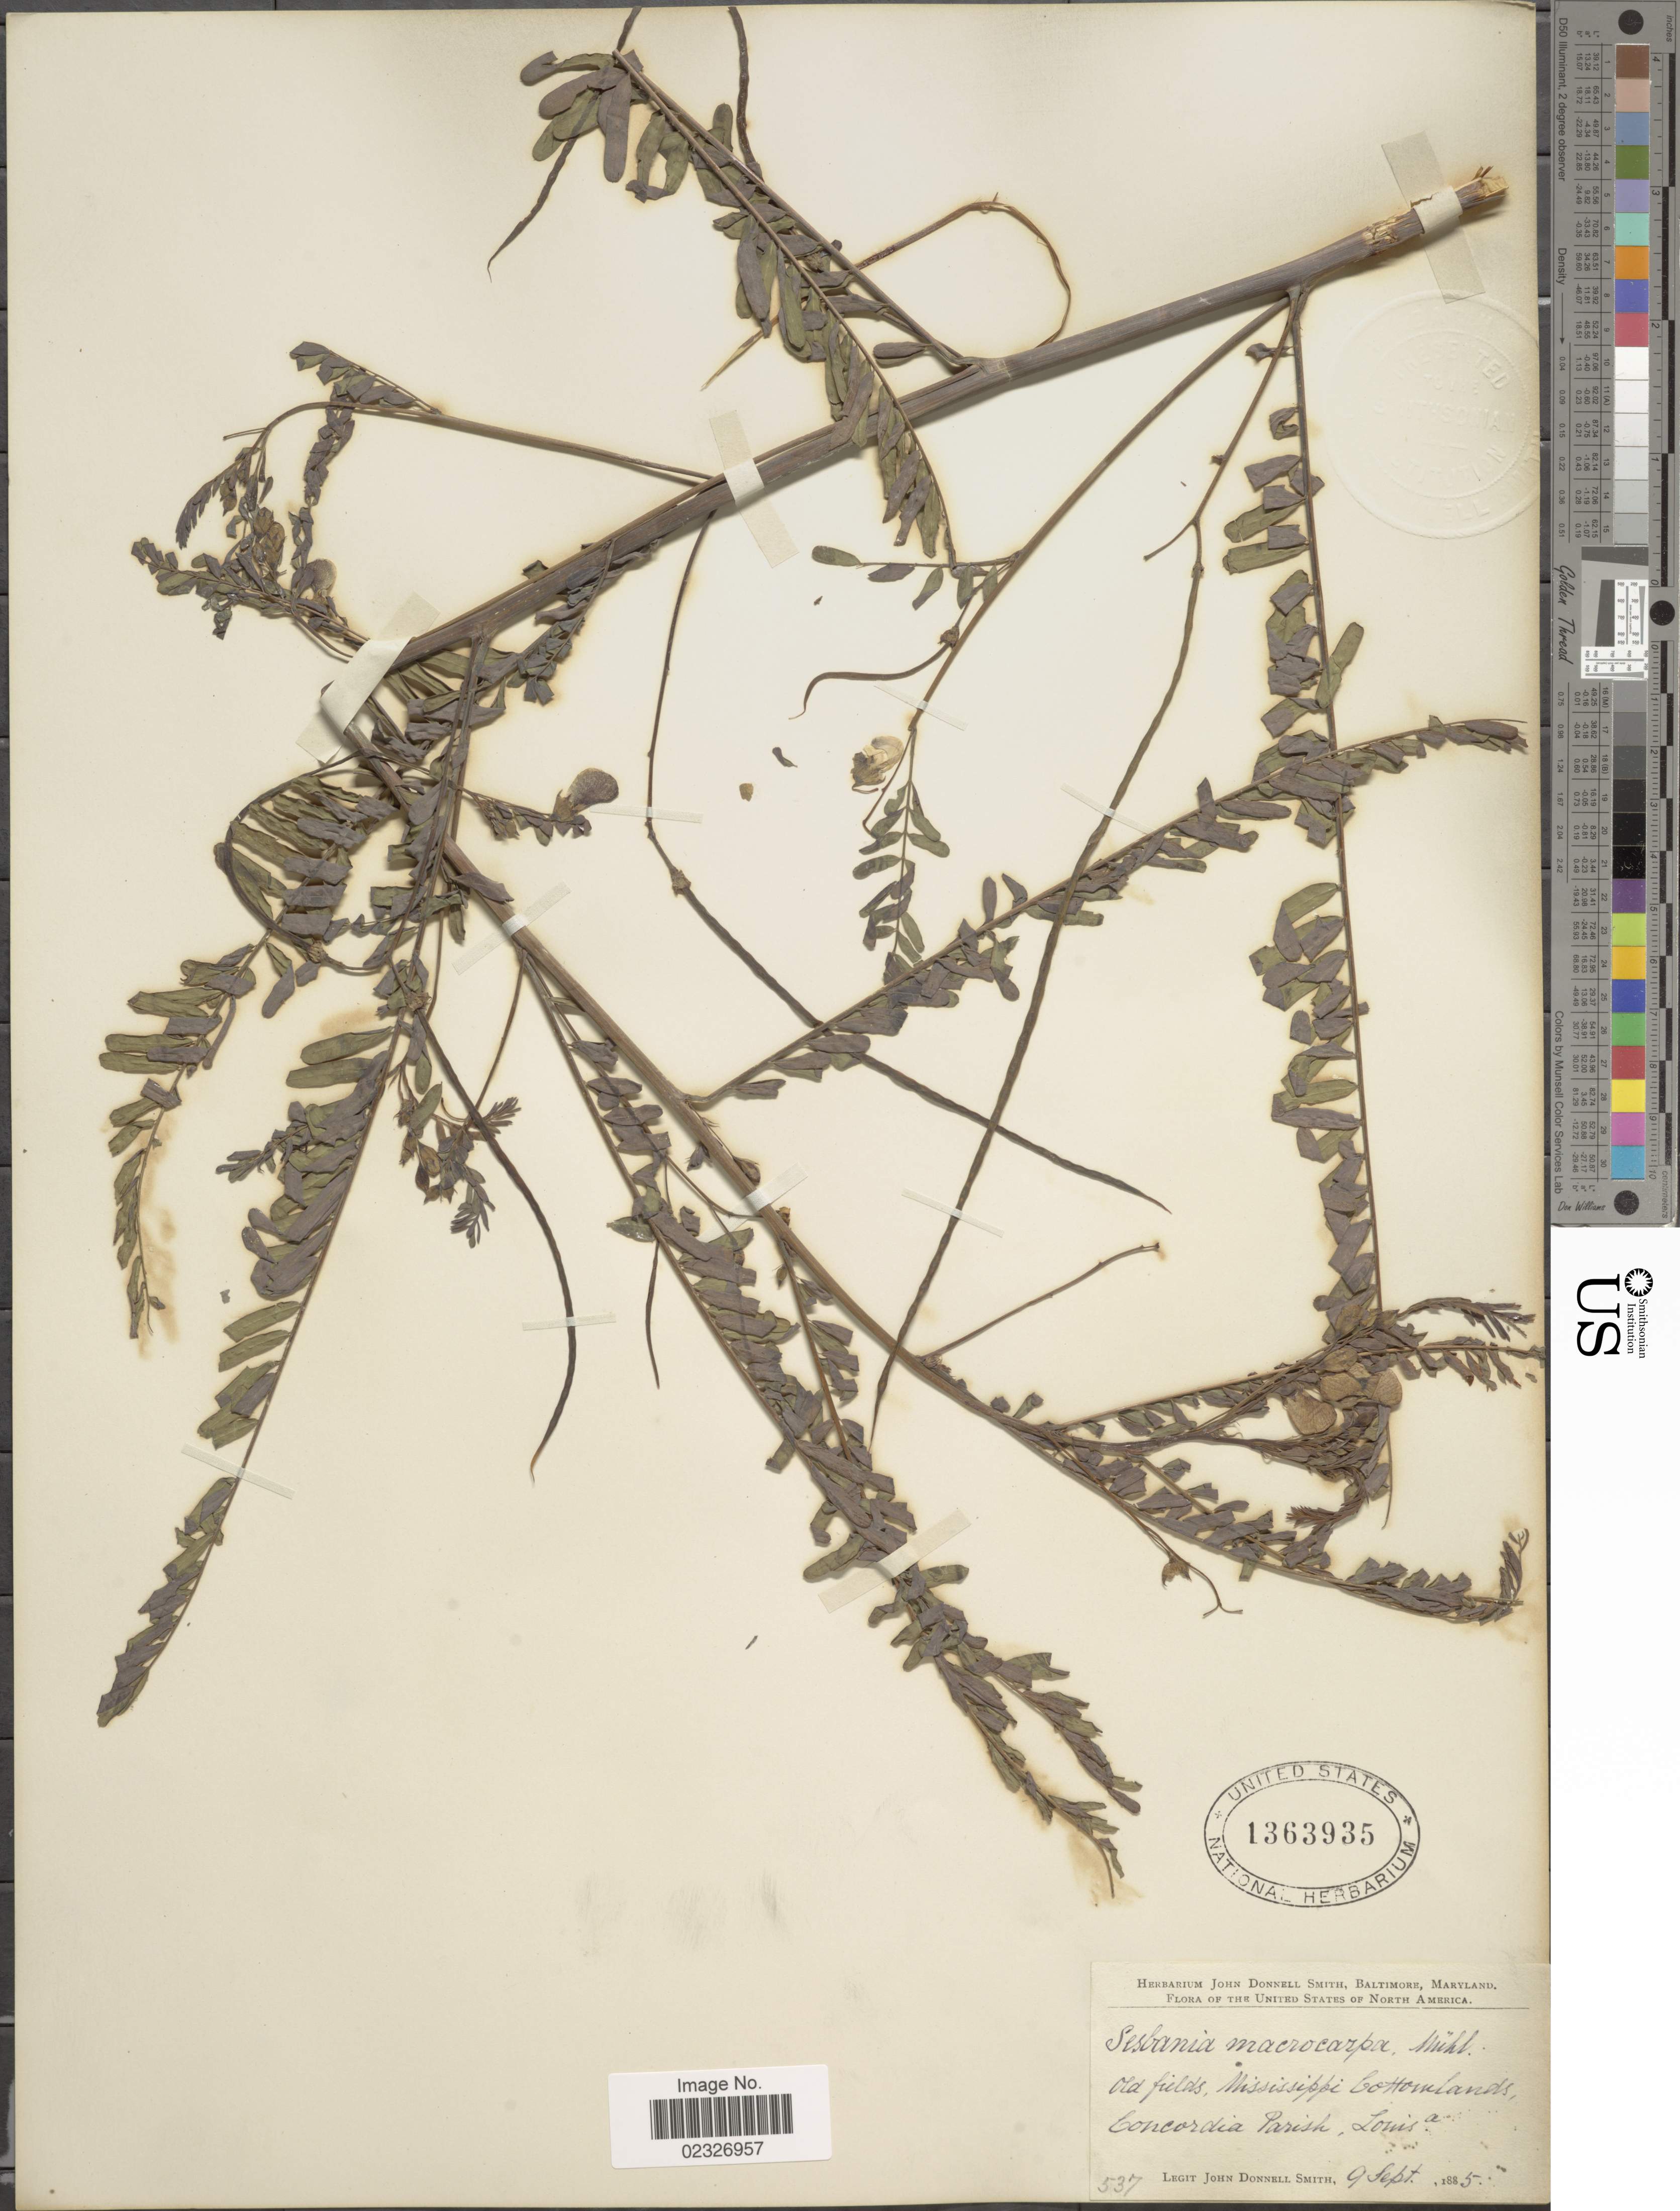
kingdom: Plantae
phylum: Tracheophyta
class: Magnoliopsida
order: Fabales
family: Fabaceae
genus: Sesbania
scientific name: Sesbania exaltata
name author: (Raf.) Cory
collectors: J. Donnell Smith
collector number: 537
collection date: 1885-09-09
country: United States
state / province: Louisiana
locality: Old fields, Mississippi Cottonlands, Concordia Parish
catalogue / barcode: US 1363935